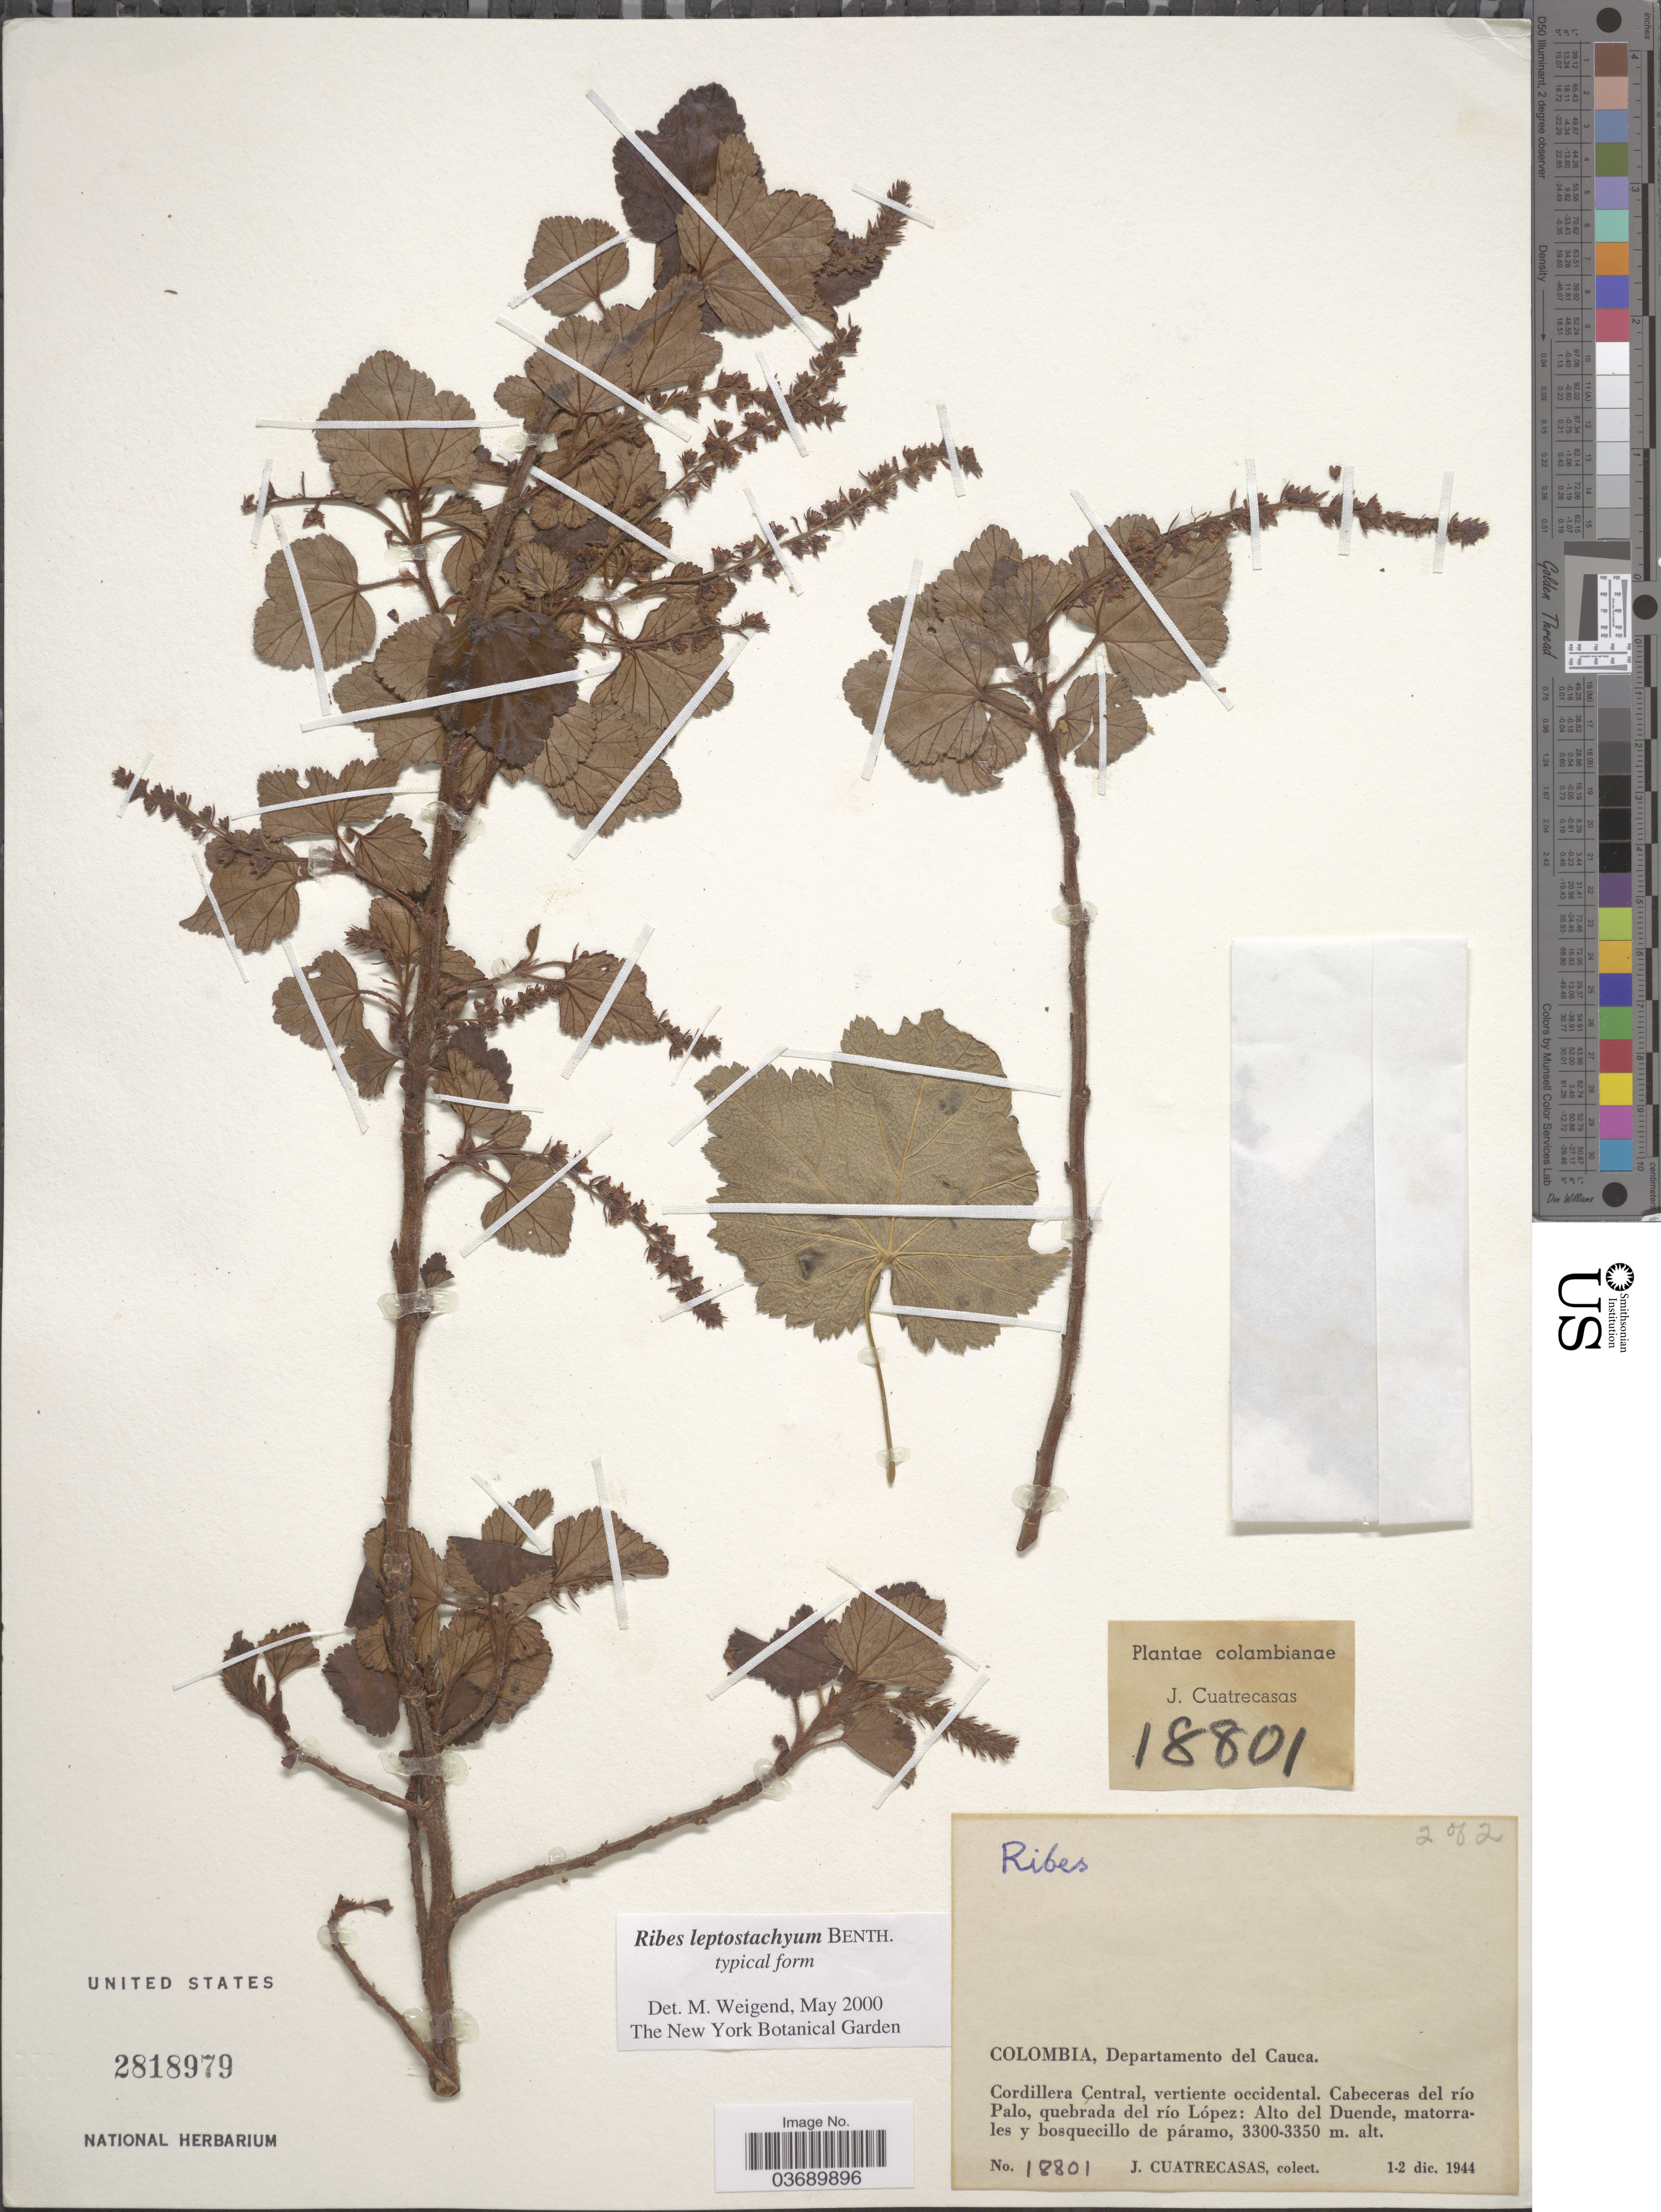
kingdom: Plantae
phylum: Tracheophyta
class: Magnoliopsida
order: Saxifragales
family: Grossulariaceae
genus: Ribes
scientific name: Ribes leptostachyum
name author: Decne.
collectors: J. Cuatrecasas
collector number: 18801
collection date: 1944-12-01/1944-12-02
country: Colombia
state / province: Cauca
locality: Departamento del Cauca. Cordillera Central, vertiente occidental. Cabeceras del río Palo, quebrada del río López: Alto del Duende.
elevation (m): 3300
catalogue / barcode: US 2818979